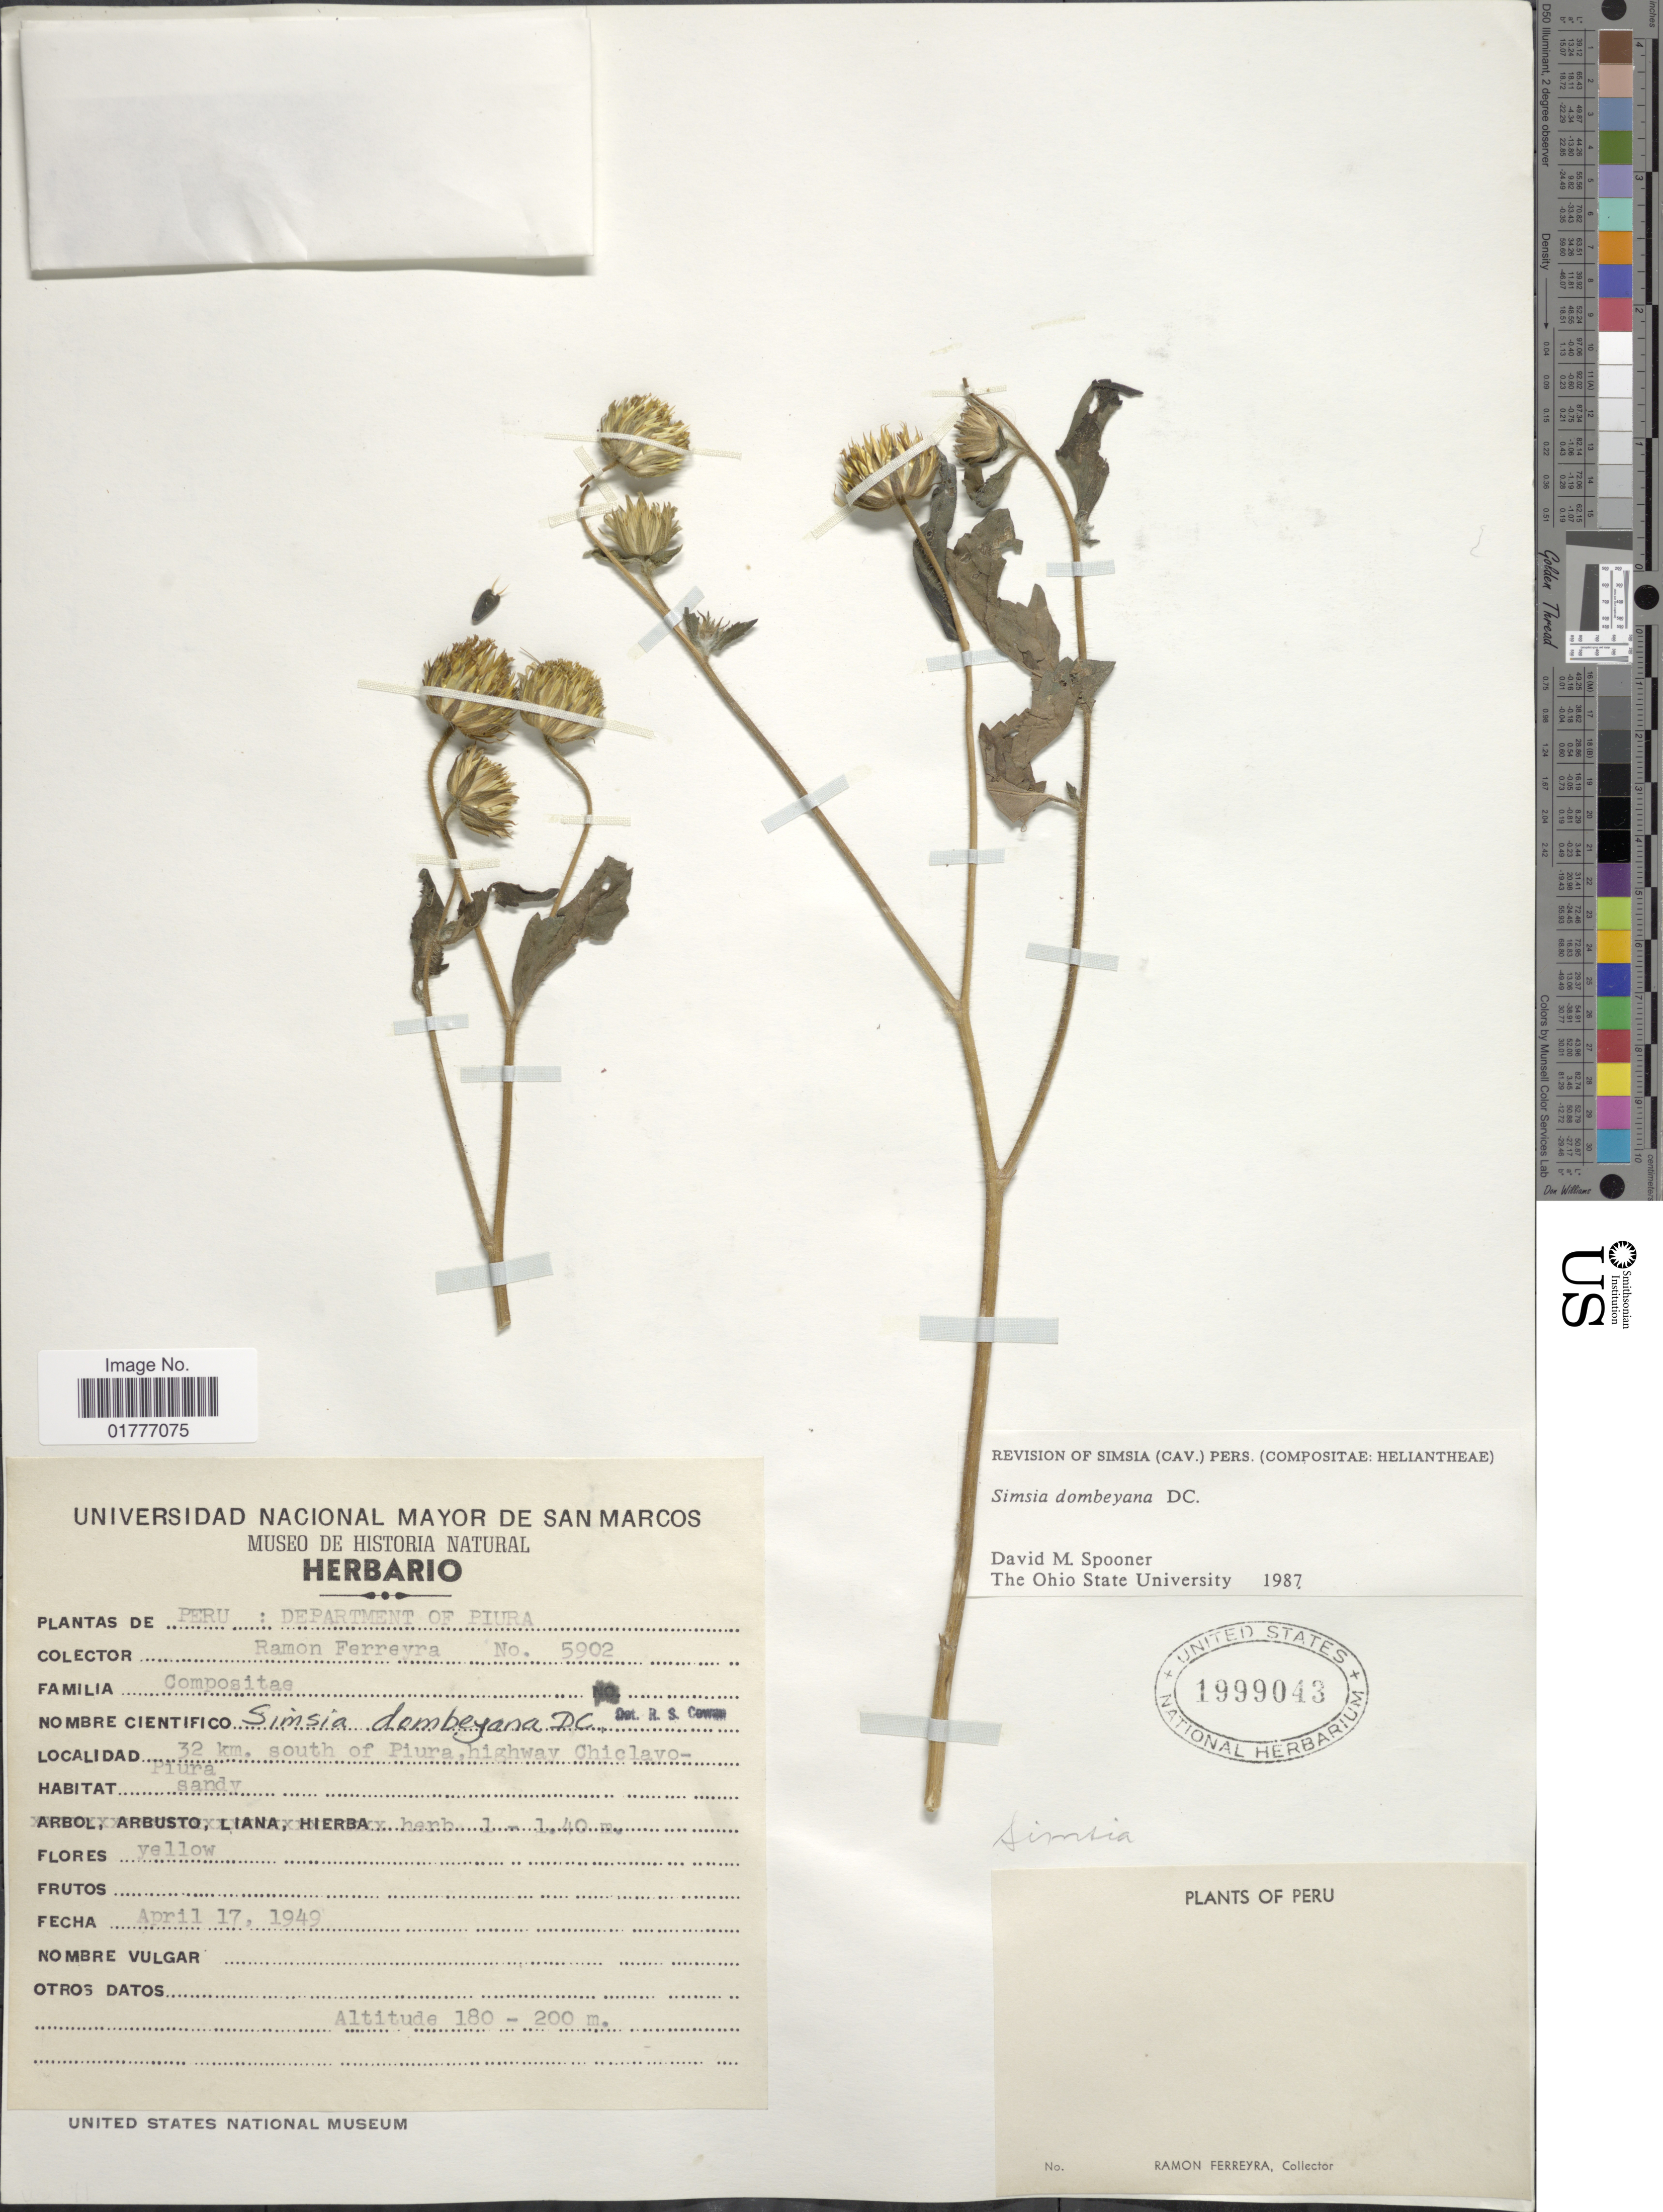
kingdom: Plantae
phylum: Tracheophyta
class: Magnoliopsida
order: Asterales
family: Asteraceae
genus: Simsia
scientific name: Simsia dombeyana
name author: DC.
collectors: R. A. Ferreyra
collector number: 5902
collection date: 1949-04-17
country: Peru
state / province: Piura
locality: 32 km. south of Piura, highway Chiclavo-Piura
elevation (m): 180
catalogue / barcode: US 1999043